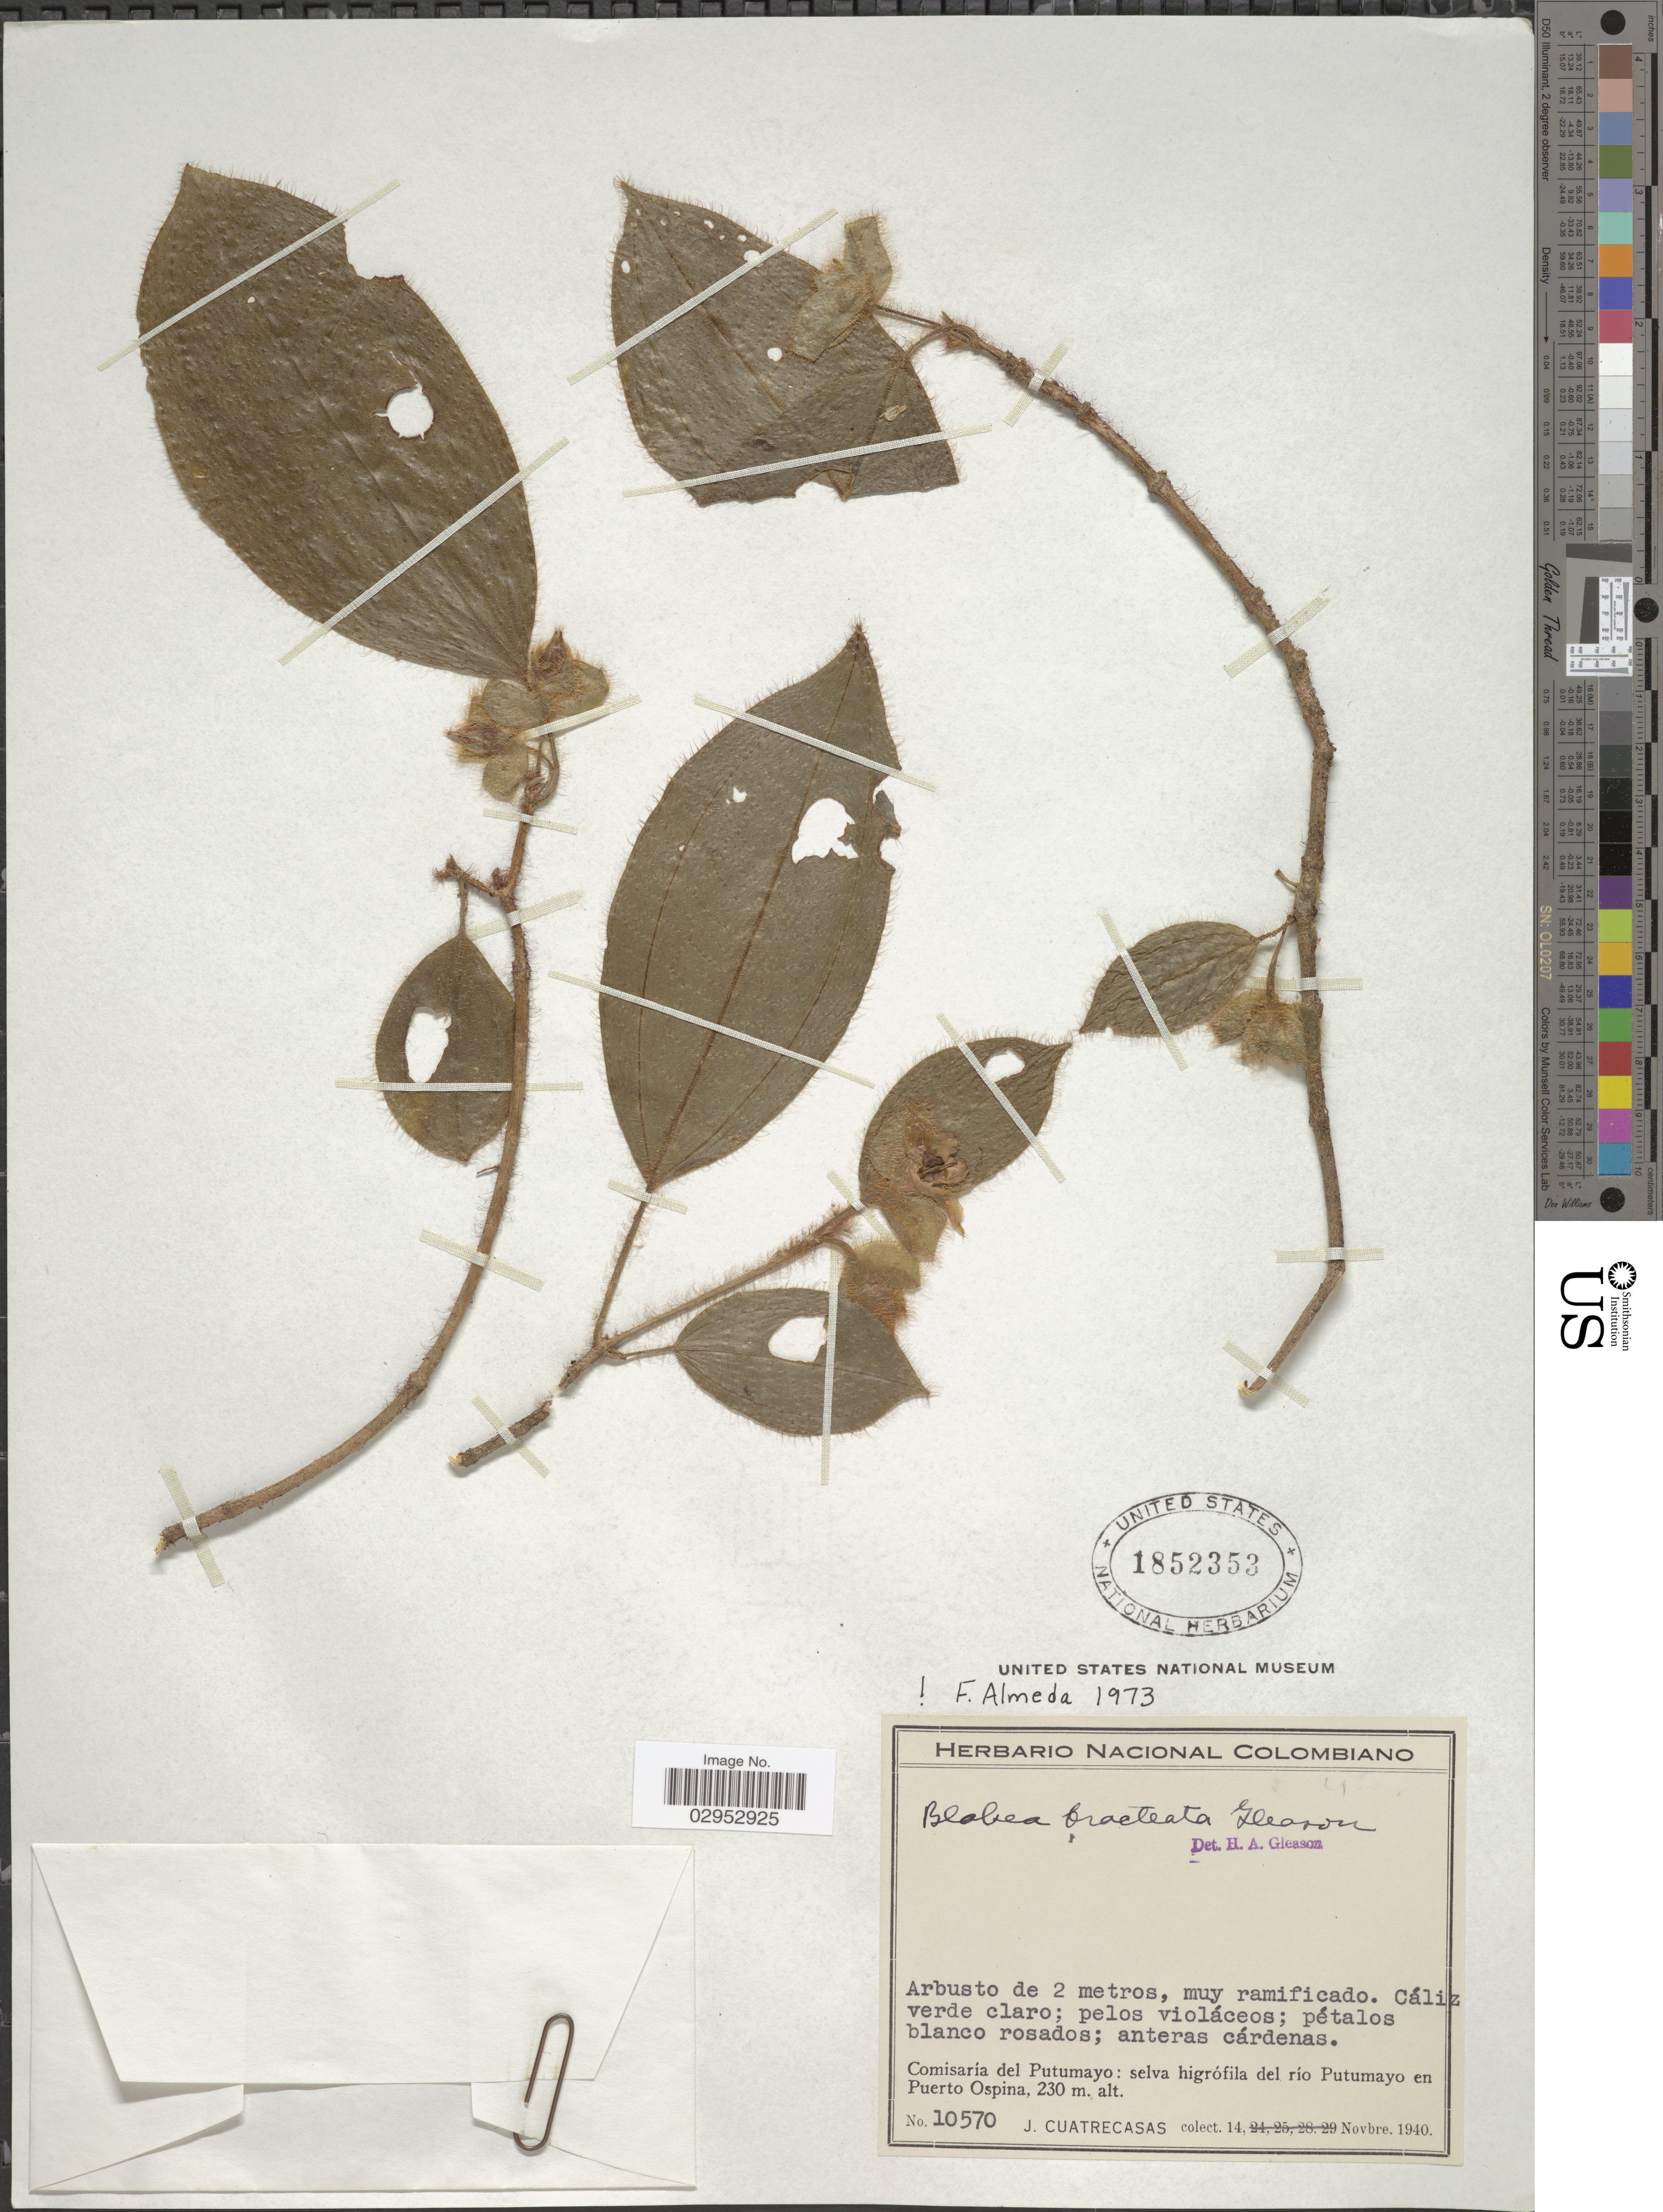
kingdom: Plantae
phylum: Tracheophyta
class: Magnoliopsida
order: Myrtales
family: Melastomataceae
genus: Blakea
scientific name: Blakea bracteata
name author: Gleason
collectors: J. Cuatrecasas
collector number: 10570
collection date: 1940-11-14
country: Colombia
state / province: Putumayo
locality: Comisaría del Putumayo: selva higró fila del río Putumayo en Puerto Ospina.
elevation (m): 230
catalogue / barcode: US 1852353